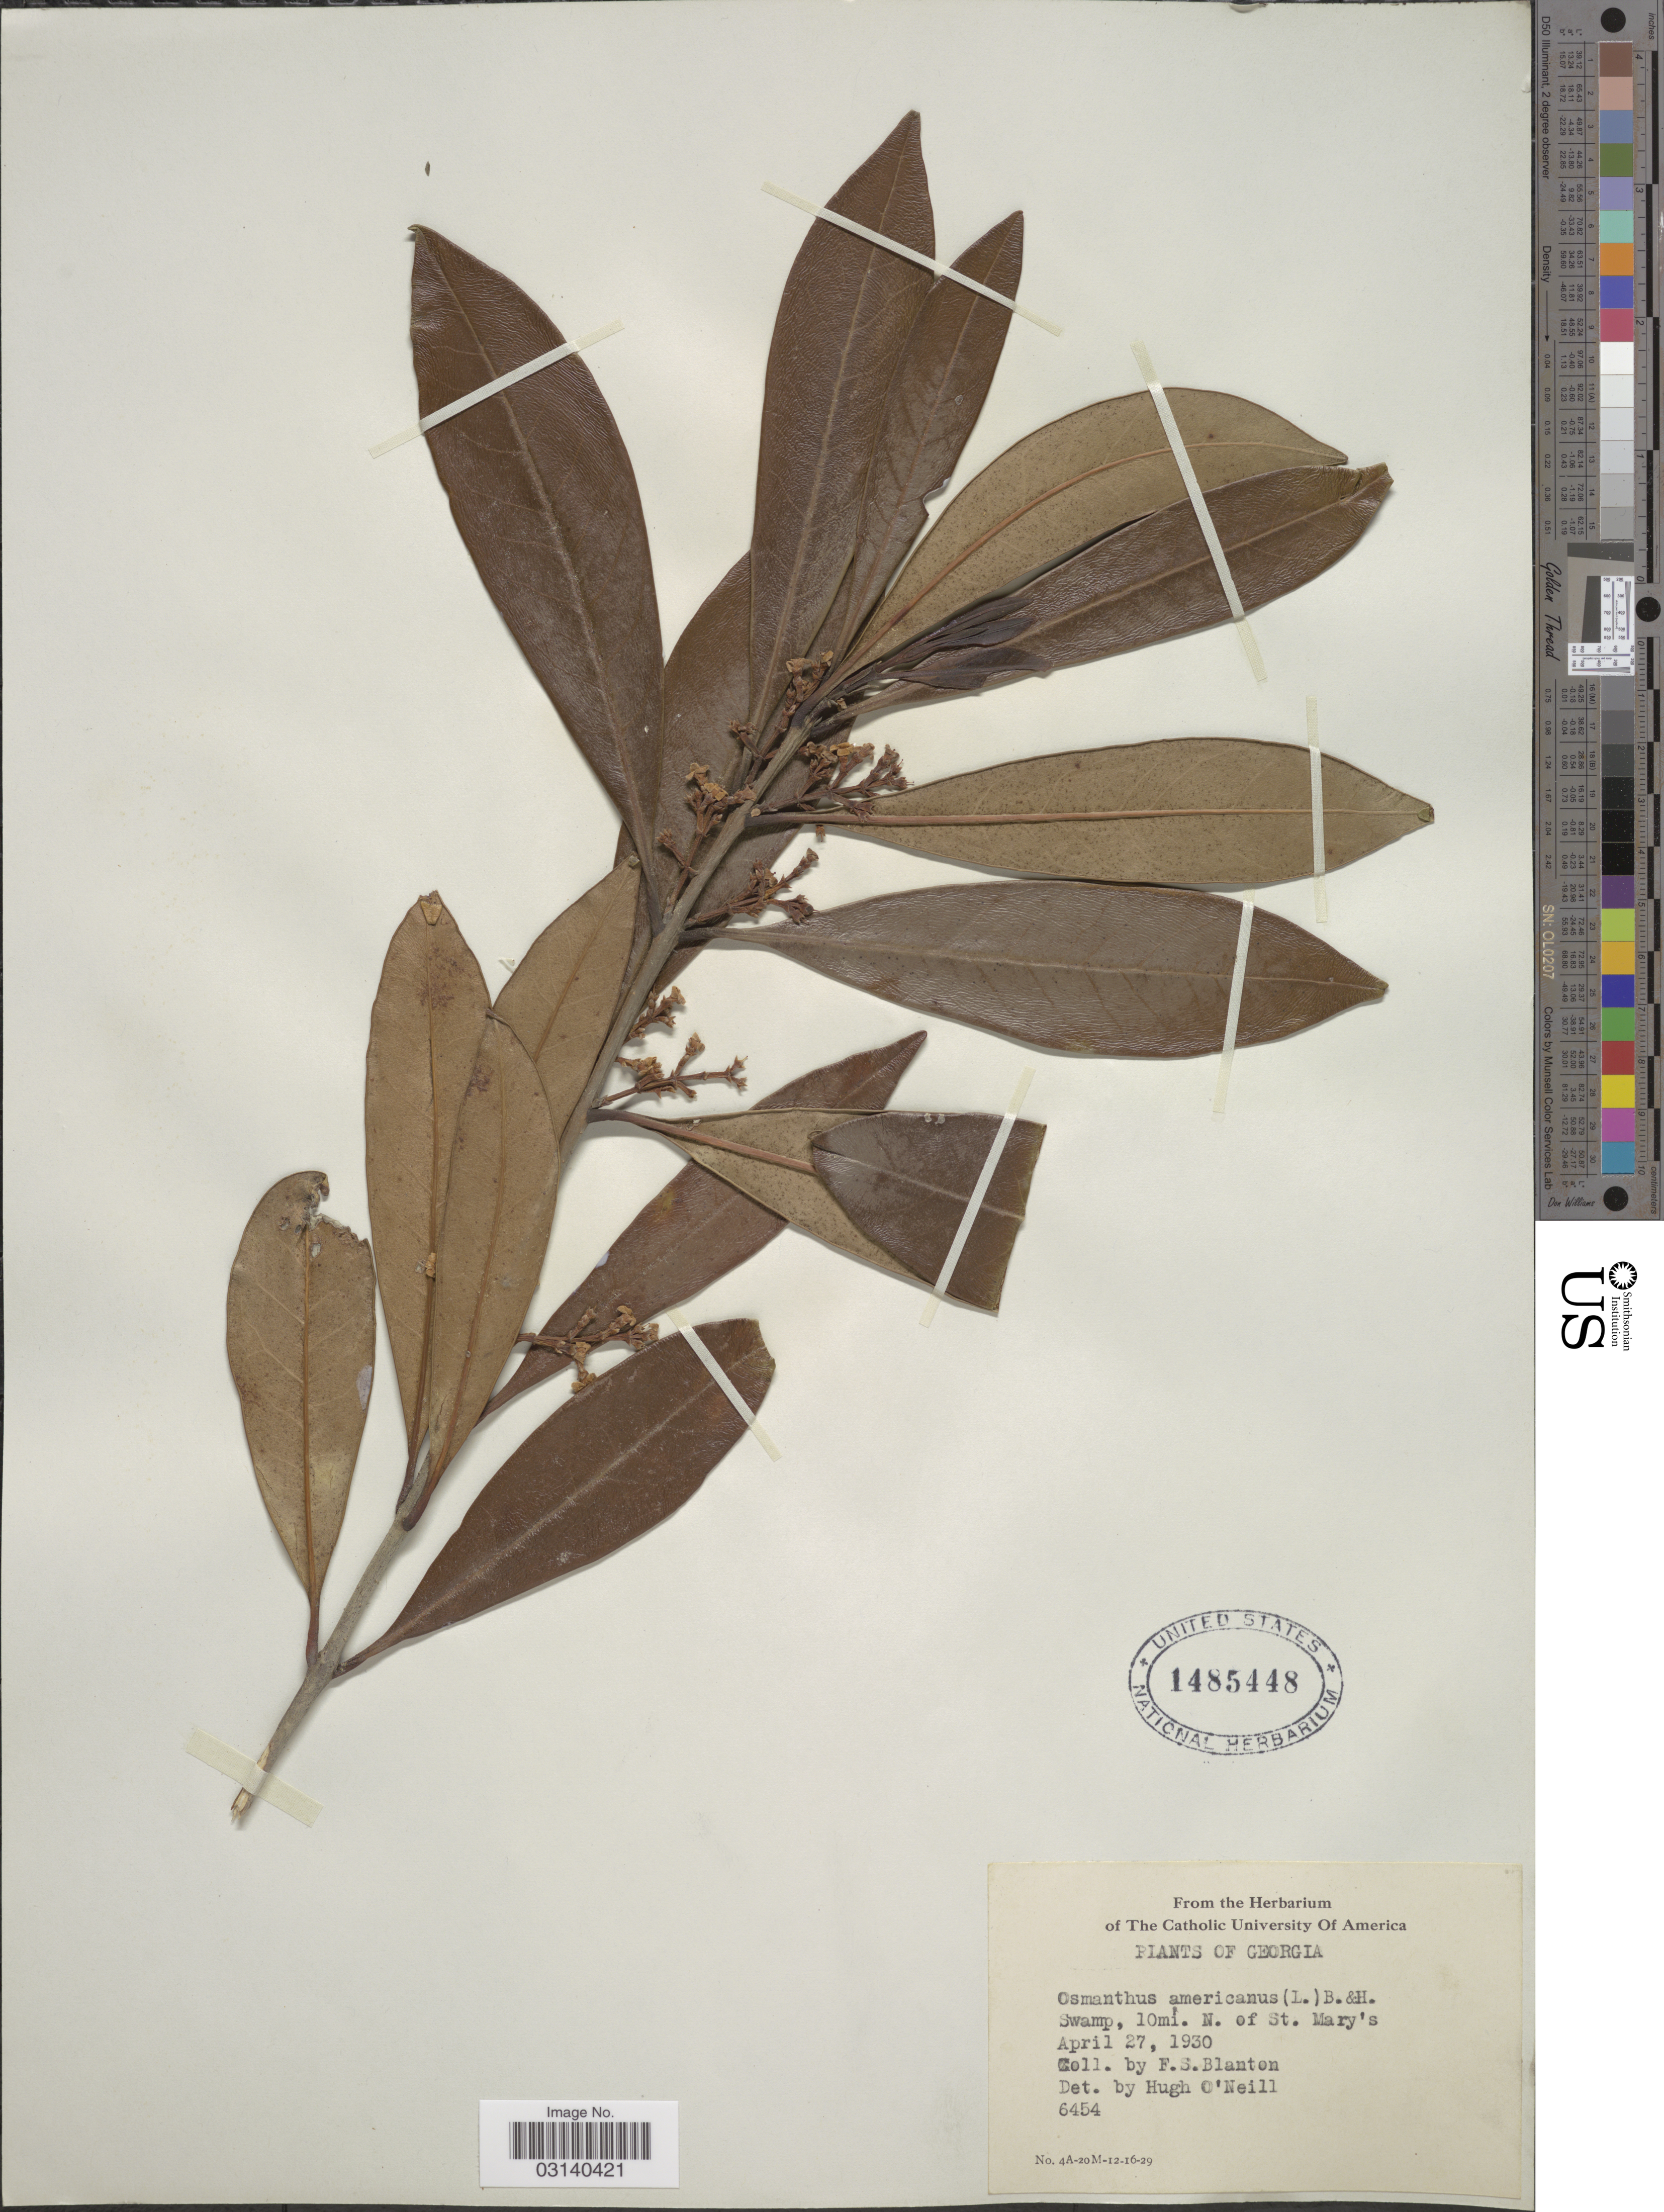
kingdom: Plantae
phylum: Tracheophyta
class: Magnoliopsida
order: Lamiales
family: Oleaceae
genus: Osmanthus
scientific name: Osmanthus americanus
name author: (L.) A. Gray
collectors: F. S. Blanton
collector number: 6454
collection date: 1930-04-27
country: United States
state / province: Georgia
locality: Swamp, 10mi. N. of St. Mary's.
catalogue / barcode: US 1485448